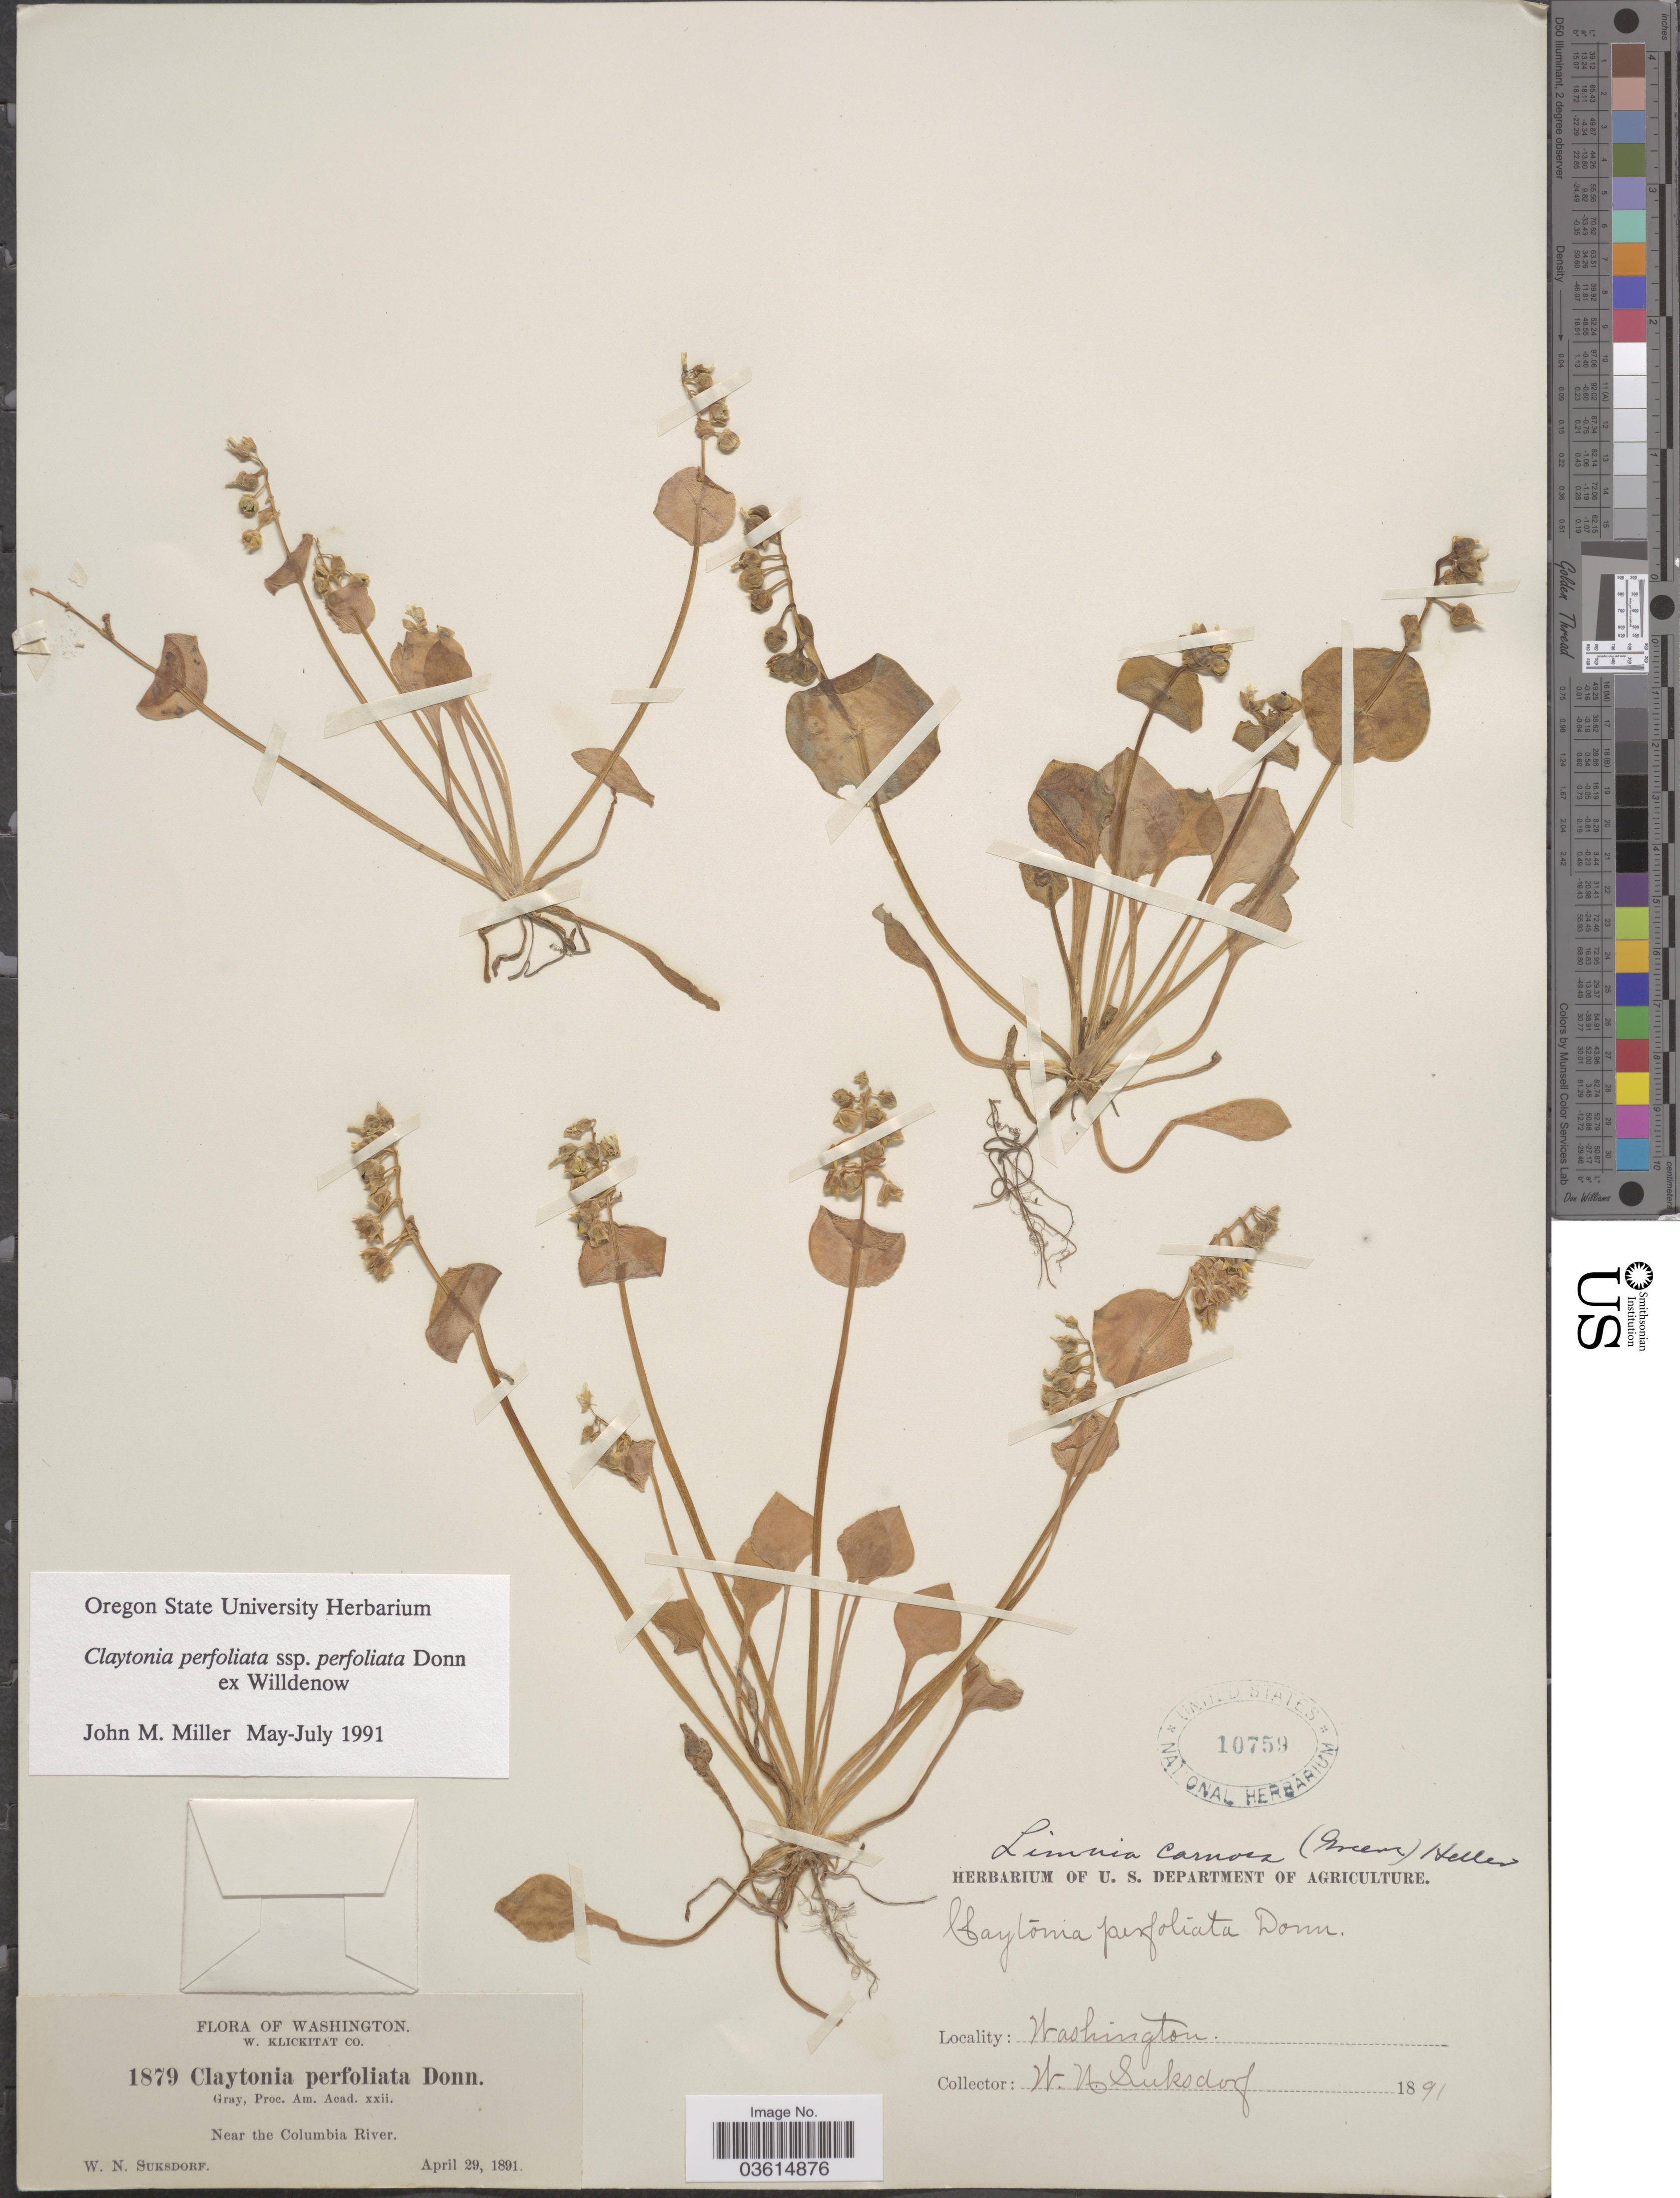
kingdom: Plantae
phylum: Tracheophyta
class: Magnoliopsida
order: Caryophyllales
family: Montiaceae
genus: Claytonia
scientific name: Claytonia perfoliata subsp. perfoliata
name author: Donn ex Willd.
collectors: W. N. Suksdorf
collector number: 1879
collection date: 1891-04-29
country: United States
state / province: Washington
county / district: Klickitat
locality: W. Klickitat Co. Near the Columbia River.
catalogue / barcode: US 10759